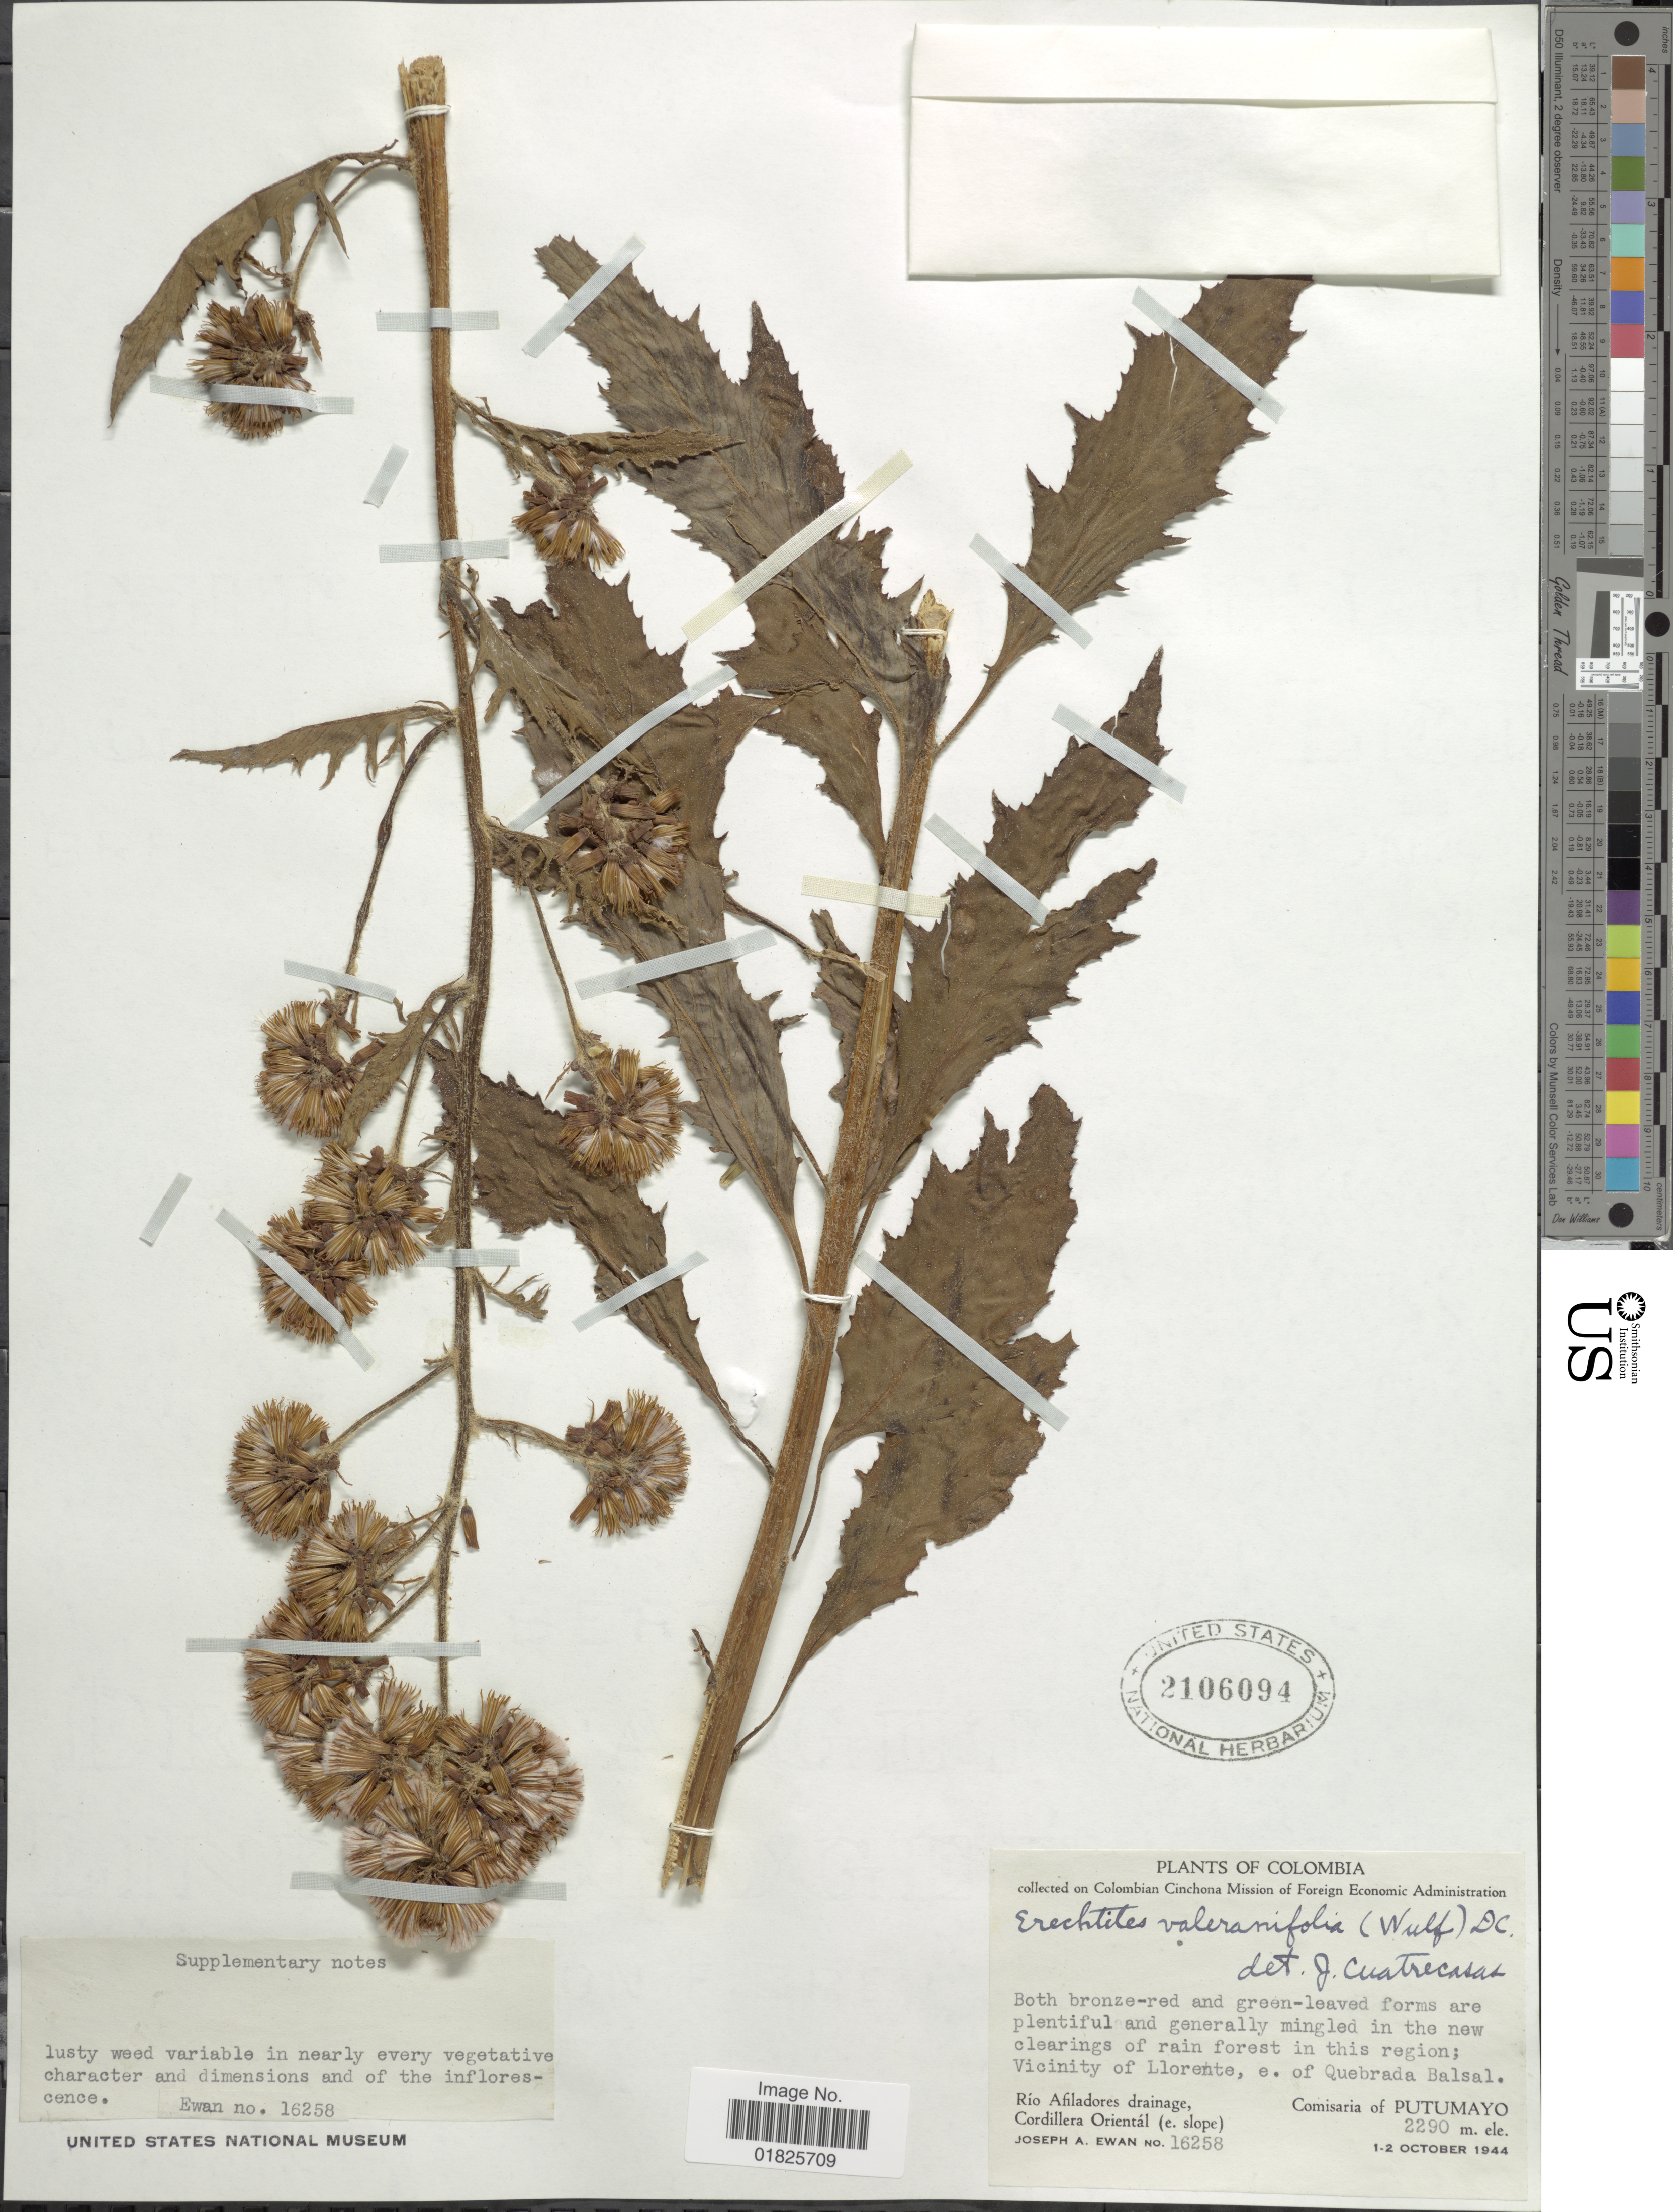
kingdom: Plantae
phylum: Tracheophyta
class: Magnoliopsida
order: Asterales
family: Asteraceae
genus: Erechtites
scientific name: Erechtites valerianifolius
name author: (Link ex Spreng.) DC.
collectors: J. A. Ewan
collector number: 16258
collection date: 1944-10-01/1944-10-02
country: Colombia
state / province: Putumayo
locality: Rio Afiladores drainage. Cordillera Oriental (e. slope). Vicinity of Llorente, e. of Quebrada Balsal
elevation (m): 2290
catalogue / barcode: US 2106094